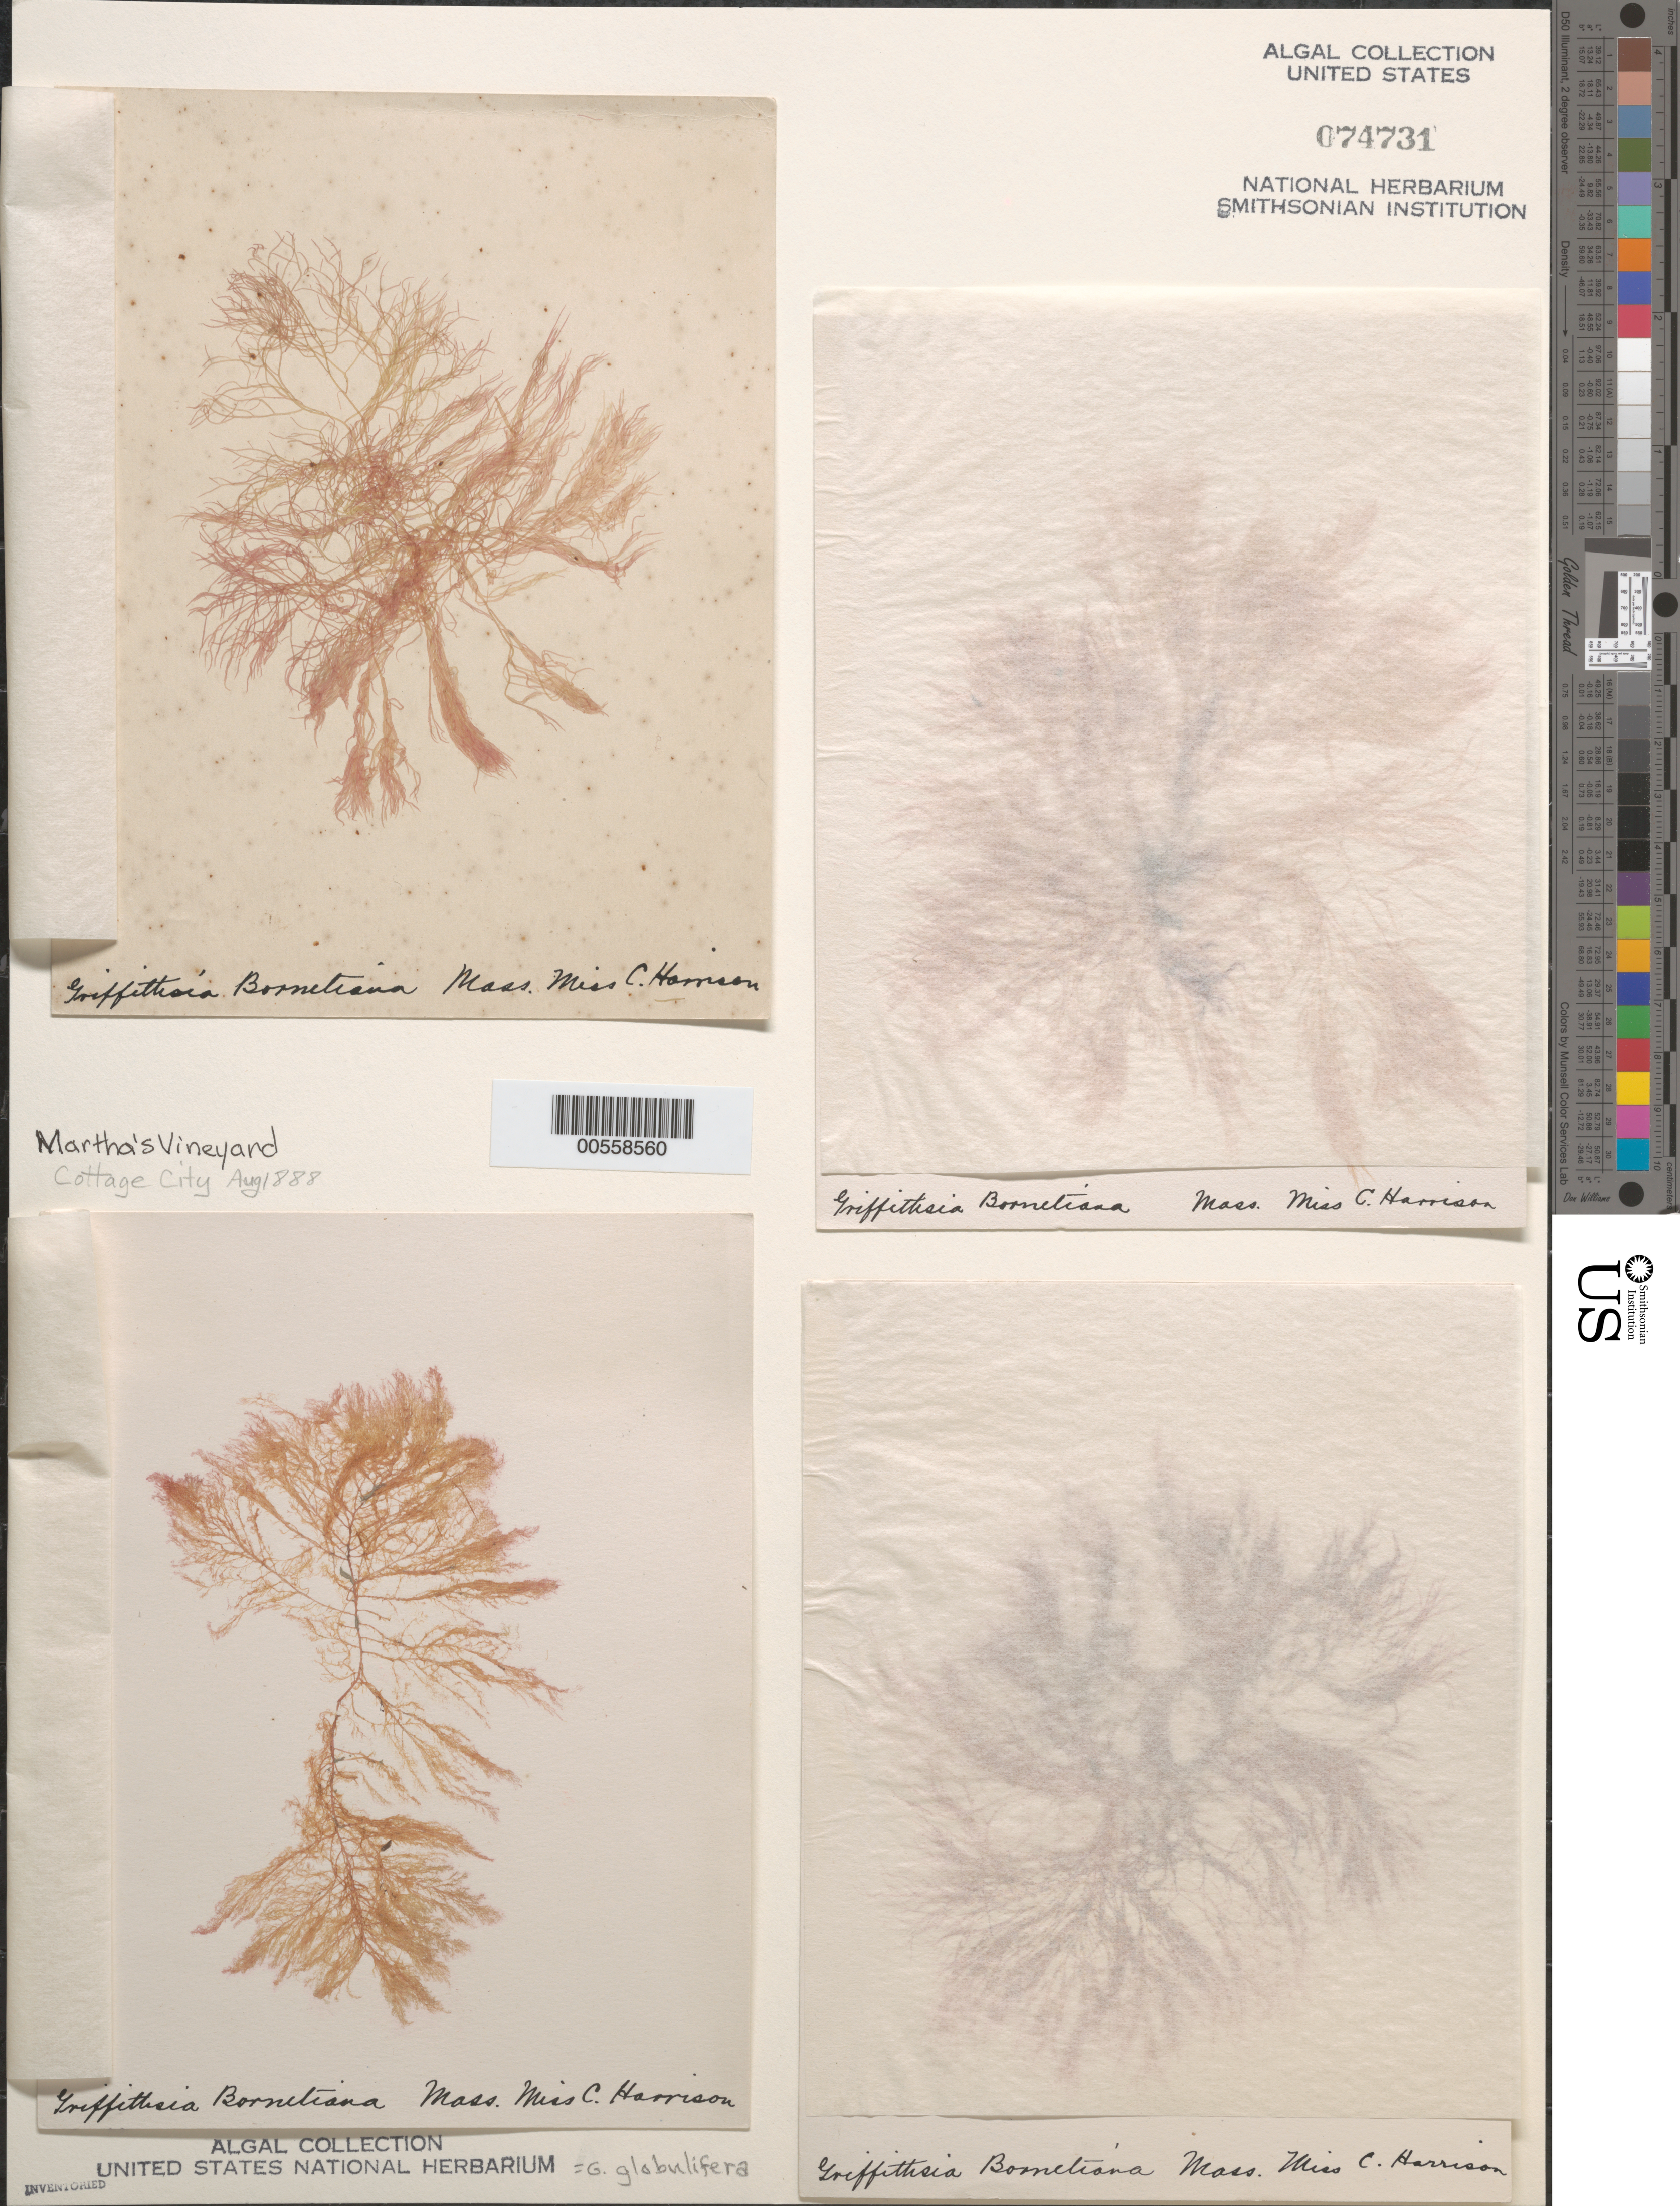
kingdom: Plantae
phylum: Rhodophyta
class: Florideophyceae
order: Ceramiales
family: Wrangeliaceae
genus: Griffithsia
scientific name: Griffithsia globulifera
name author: Harv. ex Kütz.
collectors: C. Harrison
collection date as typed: Aug 1888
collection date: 1888-08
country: United States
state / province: Massachusetts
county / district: Dukes County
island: Martha's Vineyard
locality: Cottage City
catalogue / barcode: US 74731